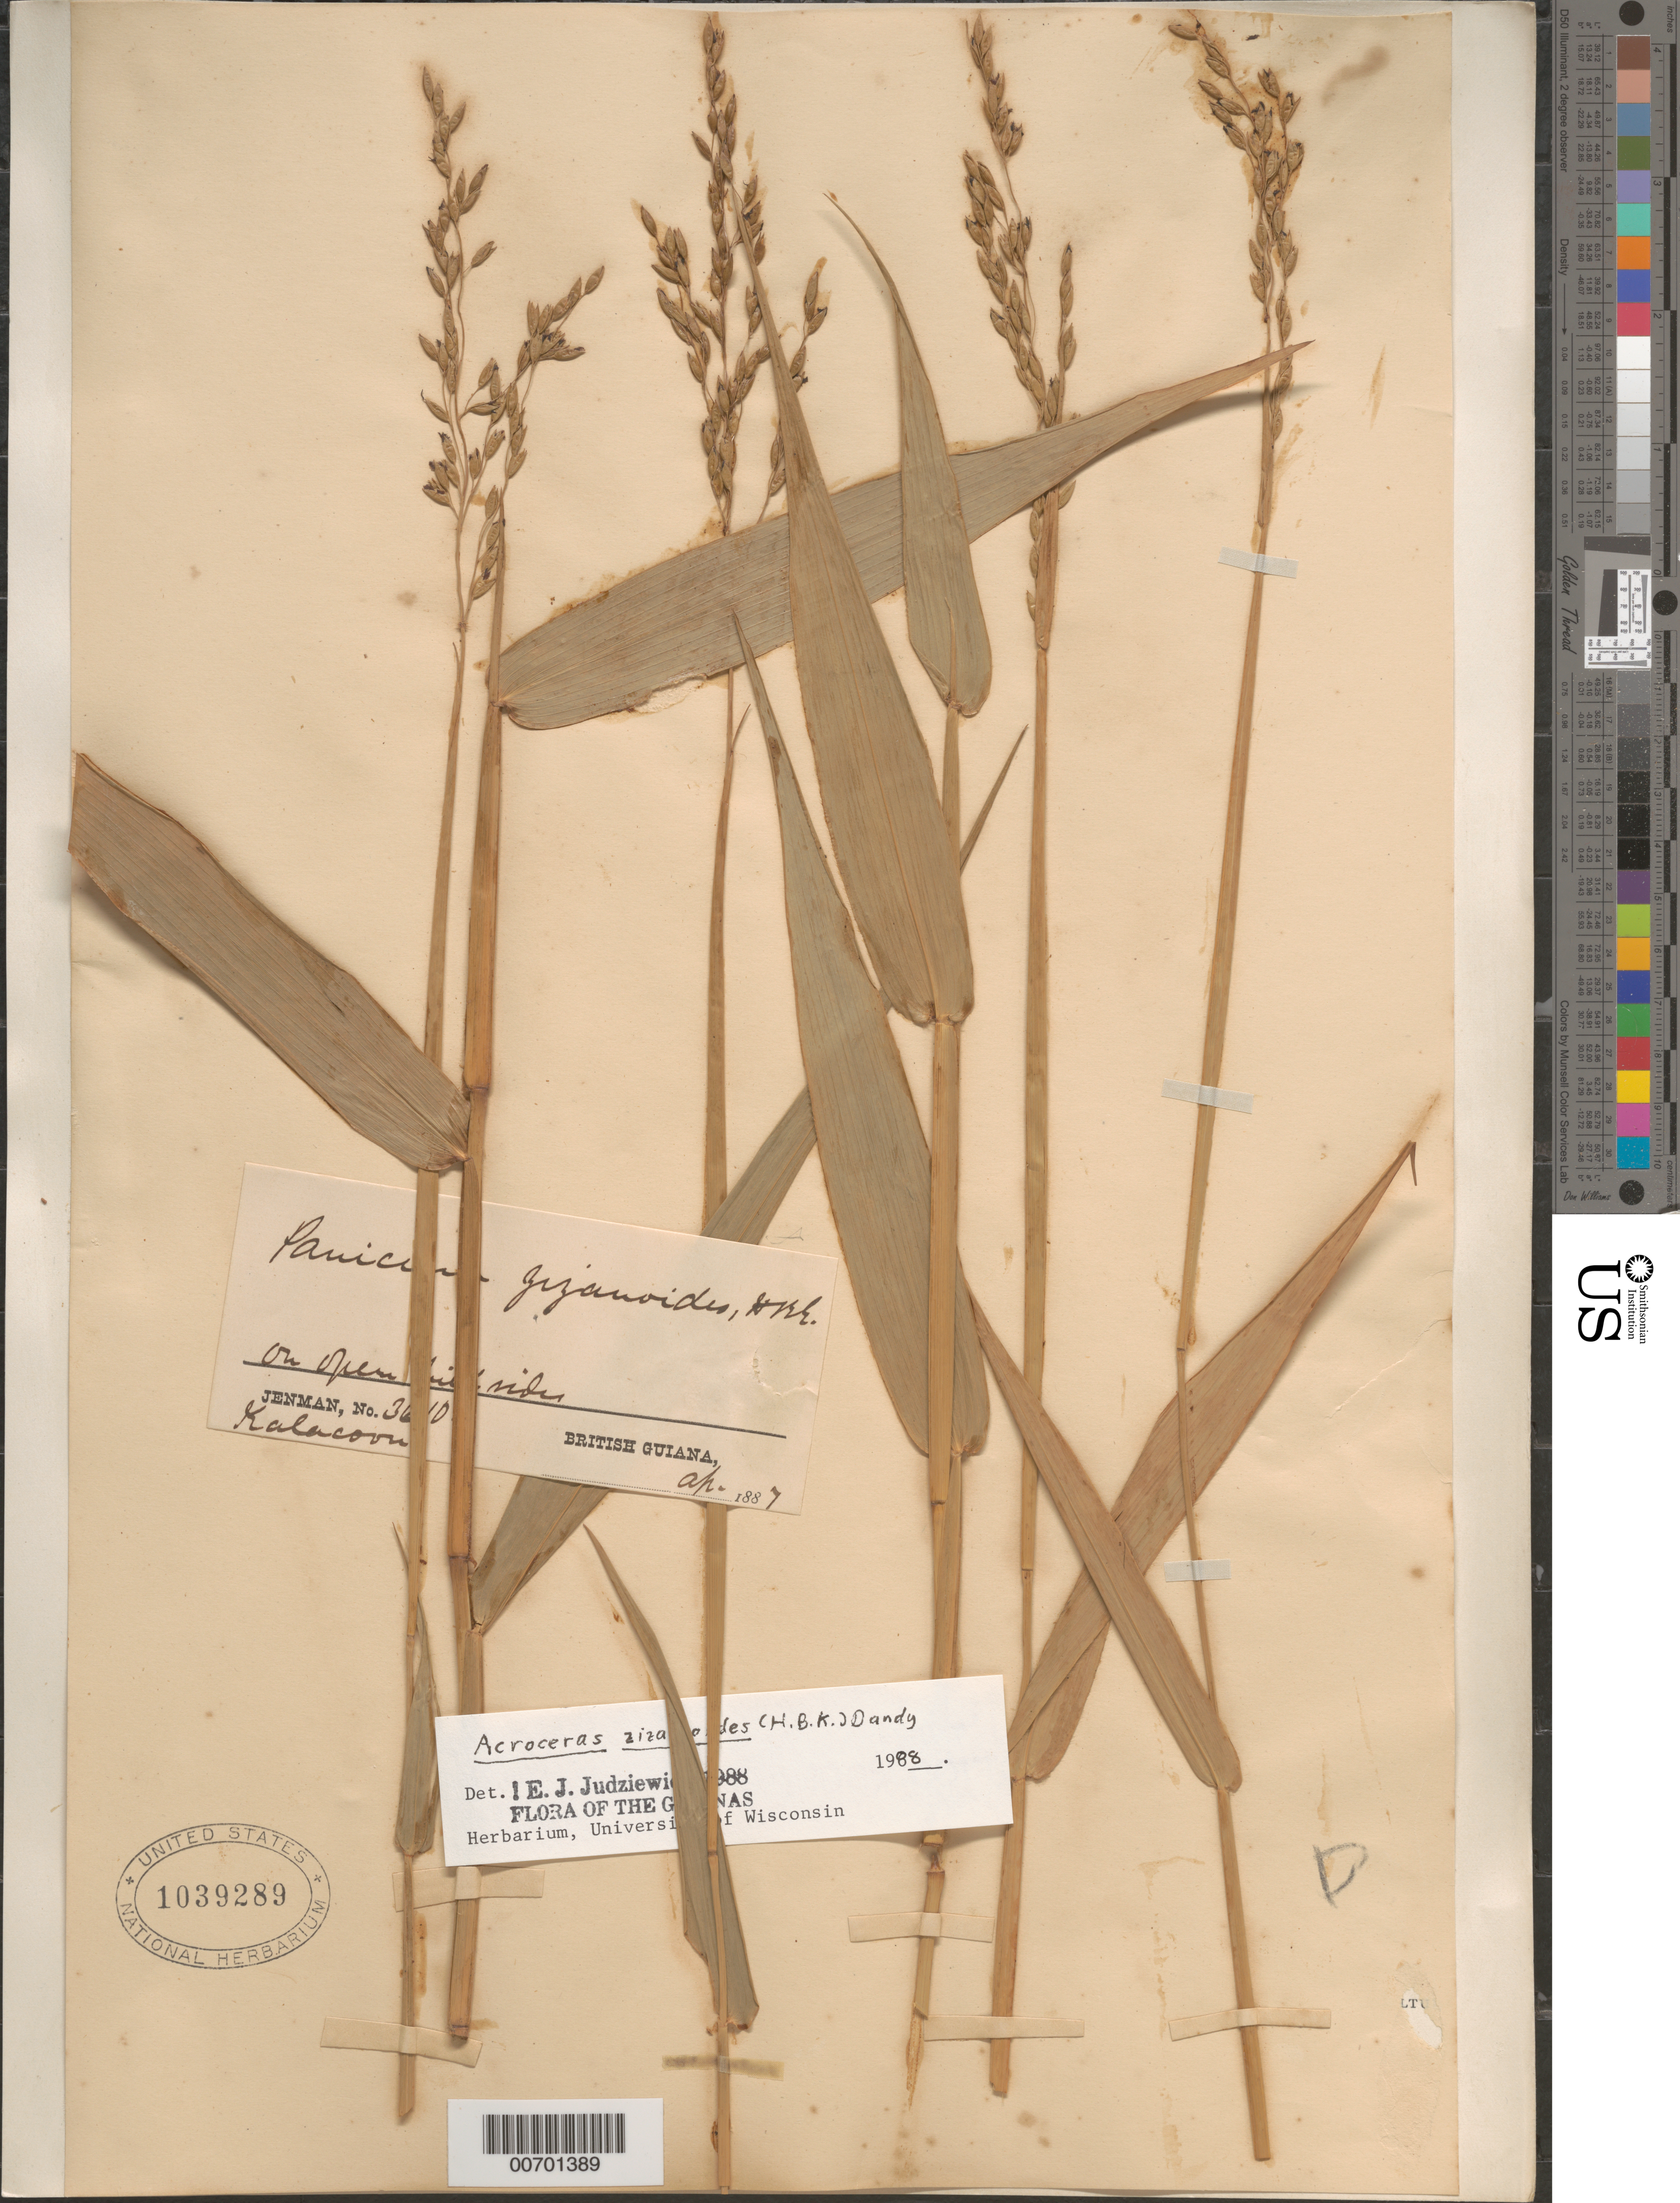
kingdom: Plantae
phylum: Tracheophyta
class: Liliopsida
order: Poales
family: Poaceae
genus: Acroceras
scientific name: Acroceras zizanioides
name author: (Kunth) Dandy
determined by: Judziewicz, E. J.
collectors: G. S. Jenman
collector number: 3610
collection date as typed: April 1887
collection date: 1887-04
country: Guyana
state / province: Cuyuni-Mazaruni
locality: Kalakun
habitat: On open hillsides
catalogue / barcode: US 1039289